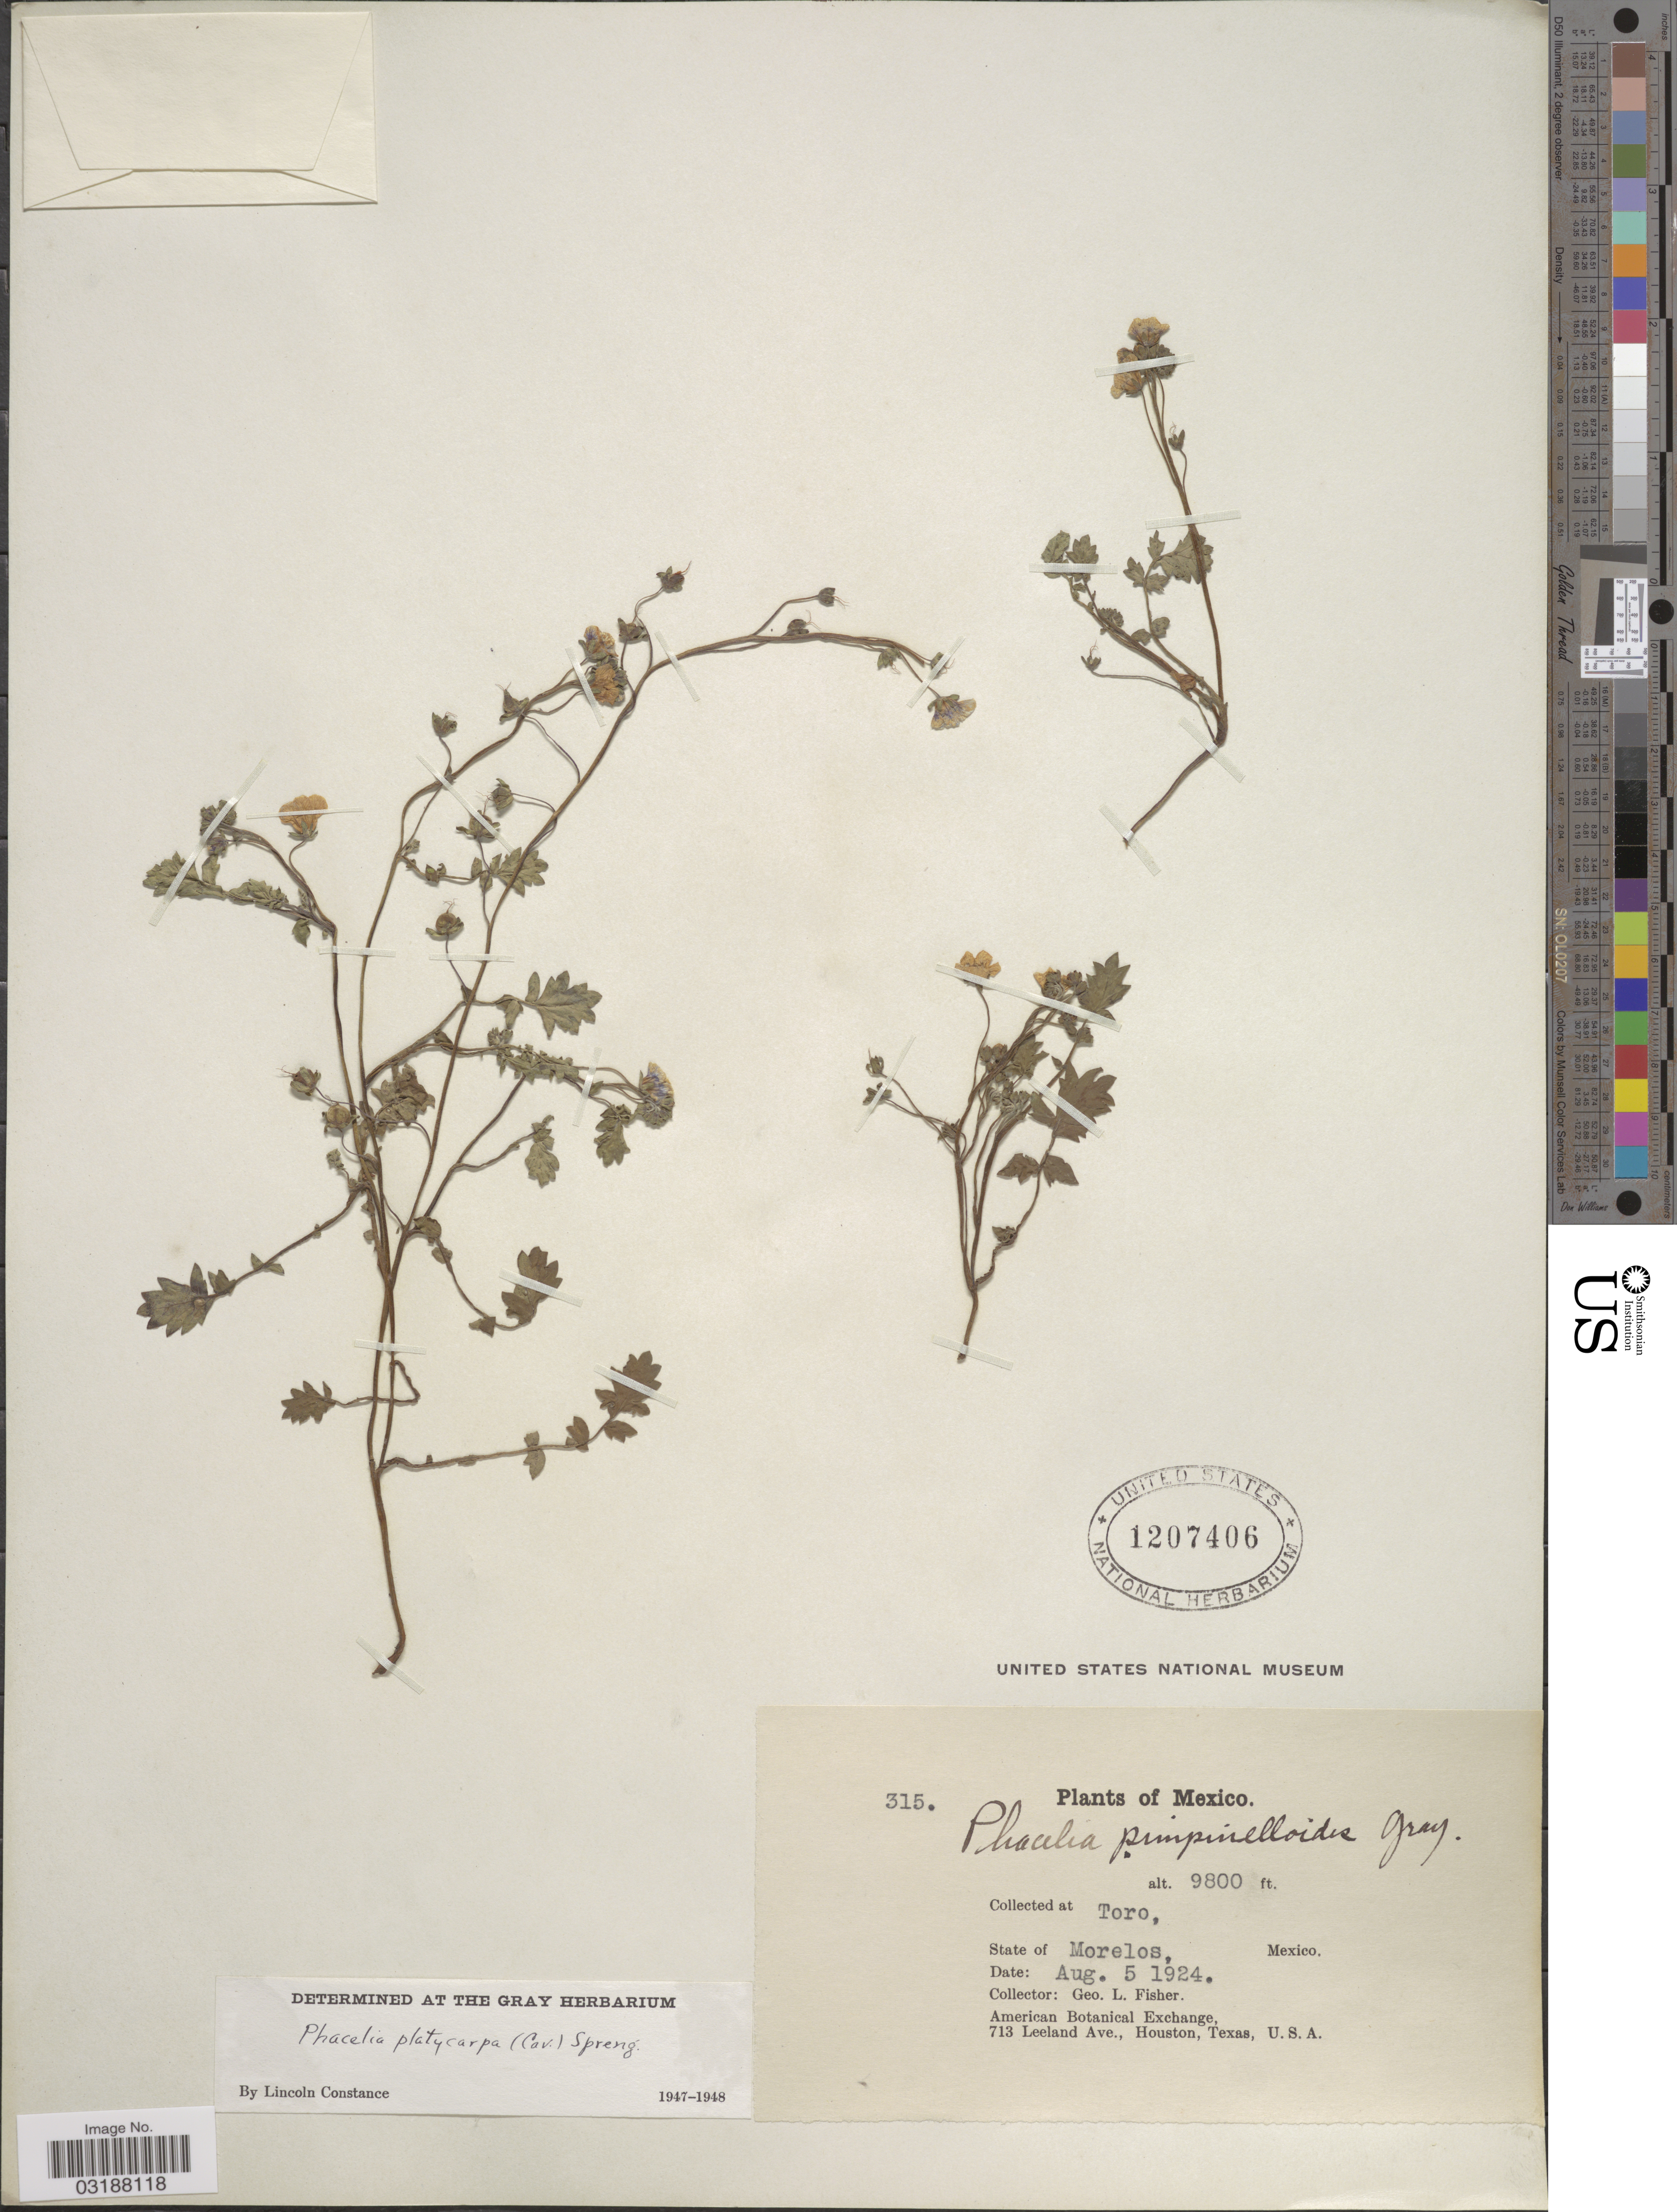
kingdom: Plantae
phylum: Tracheophyta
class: Magnoliopsida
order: Boraginales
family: Hydrophyllaceae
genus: Phacelia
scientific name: Phacelia platycarpa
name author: (Cav.) Spreng.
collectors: G. L. Fisher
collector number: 315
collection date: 1924-08-05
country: Mexico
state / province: Morelos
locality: Toro, State of Morelos, Mexico.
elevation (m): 2987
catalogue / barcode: US 1207406